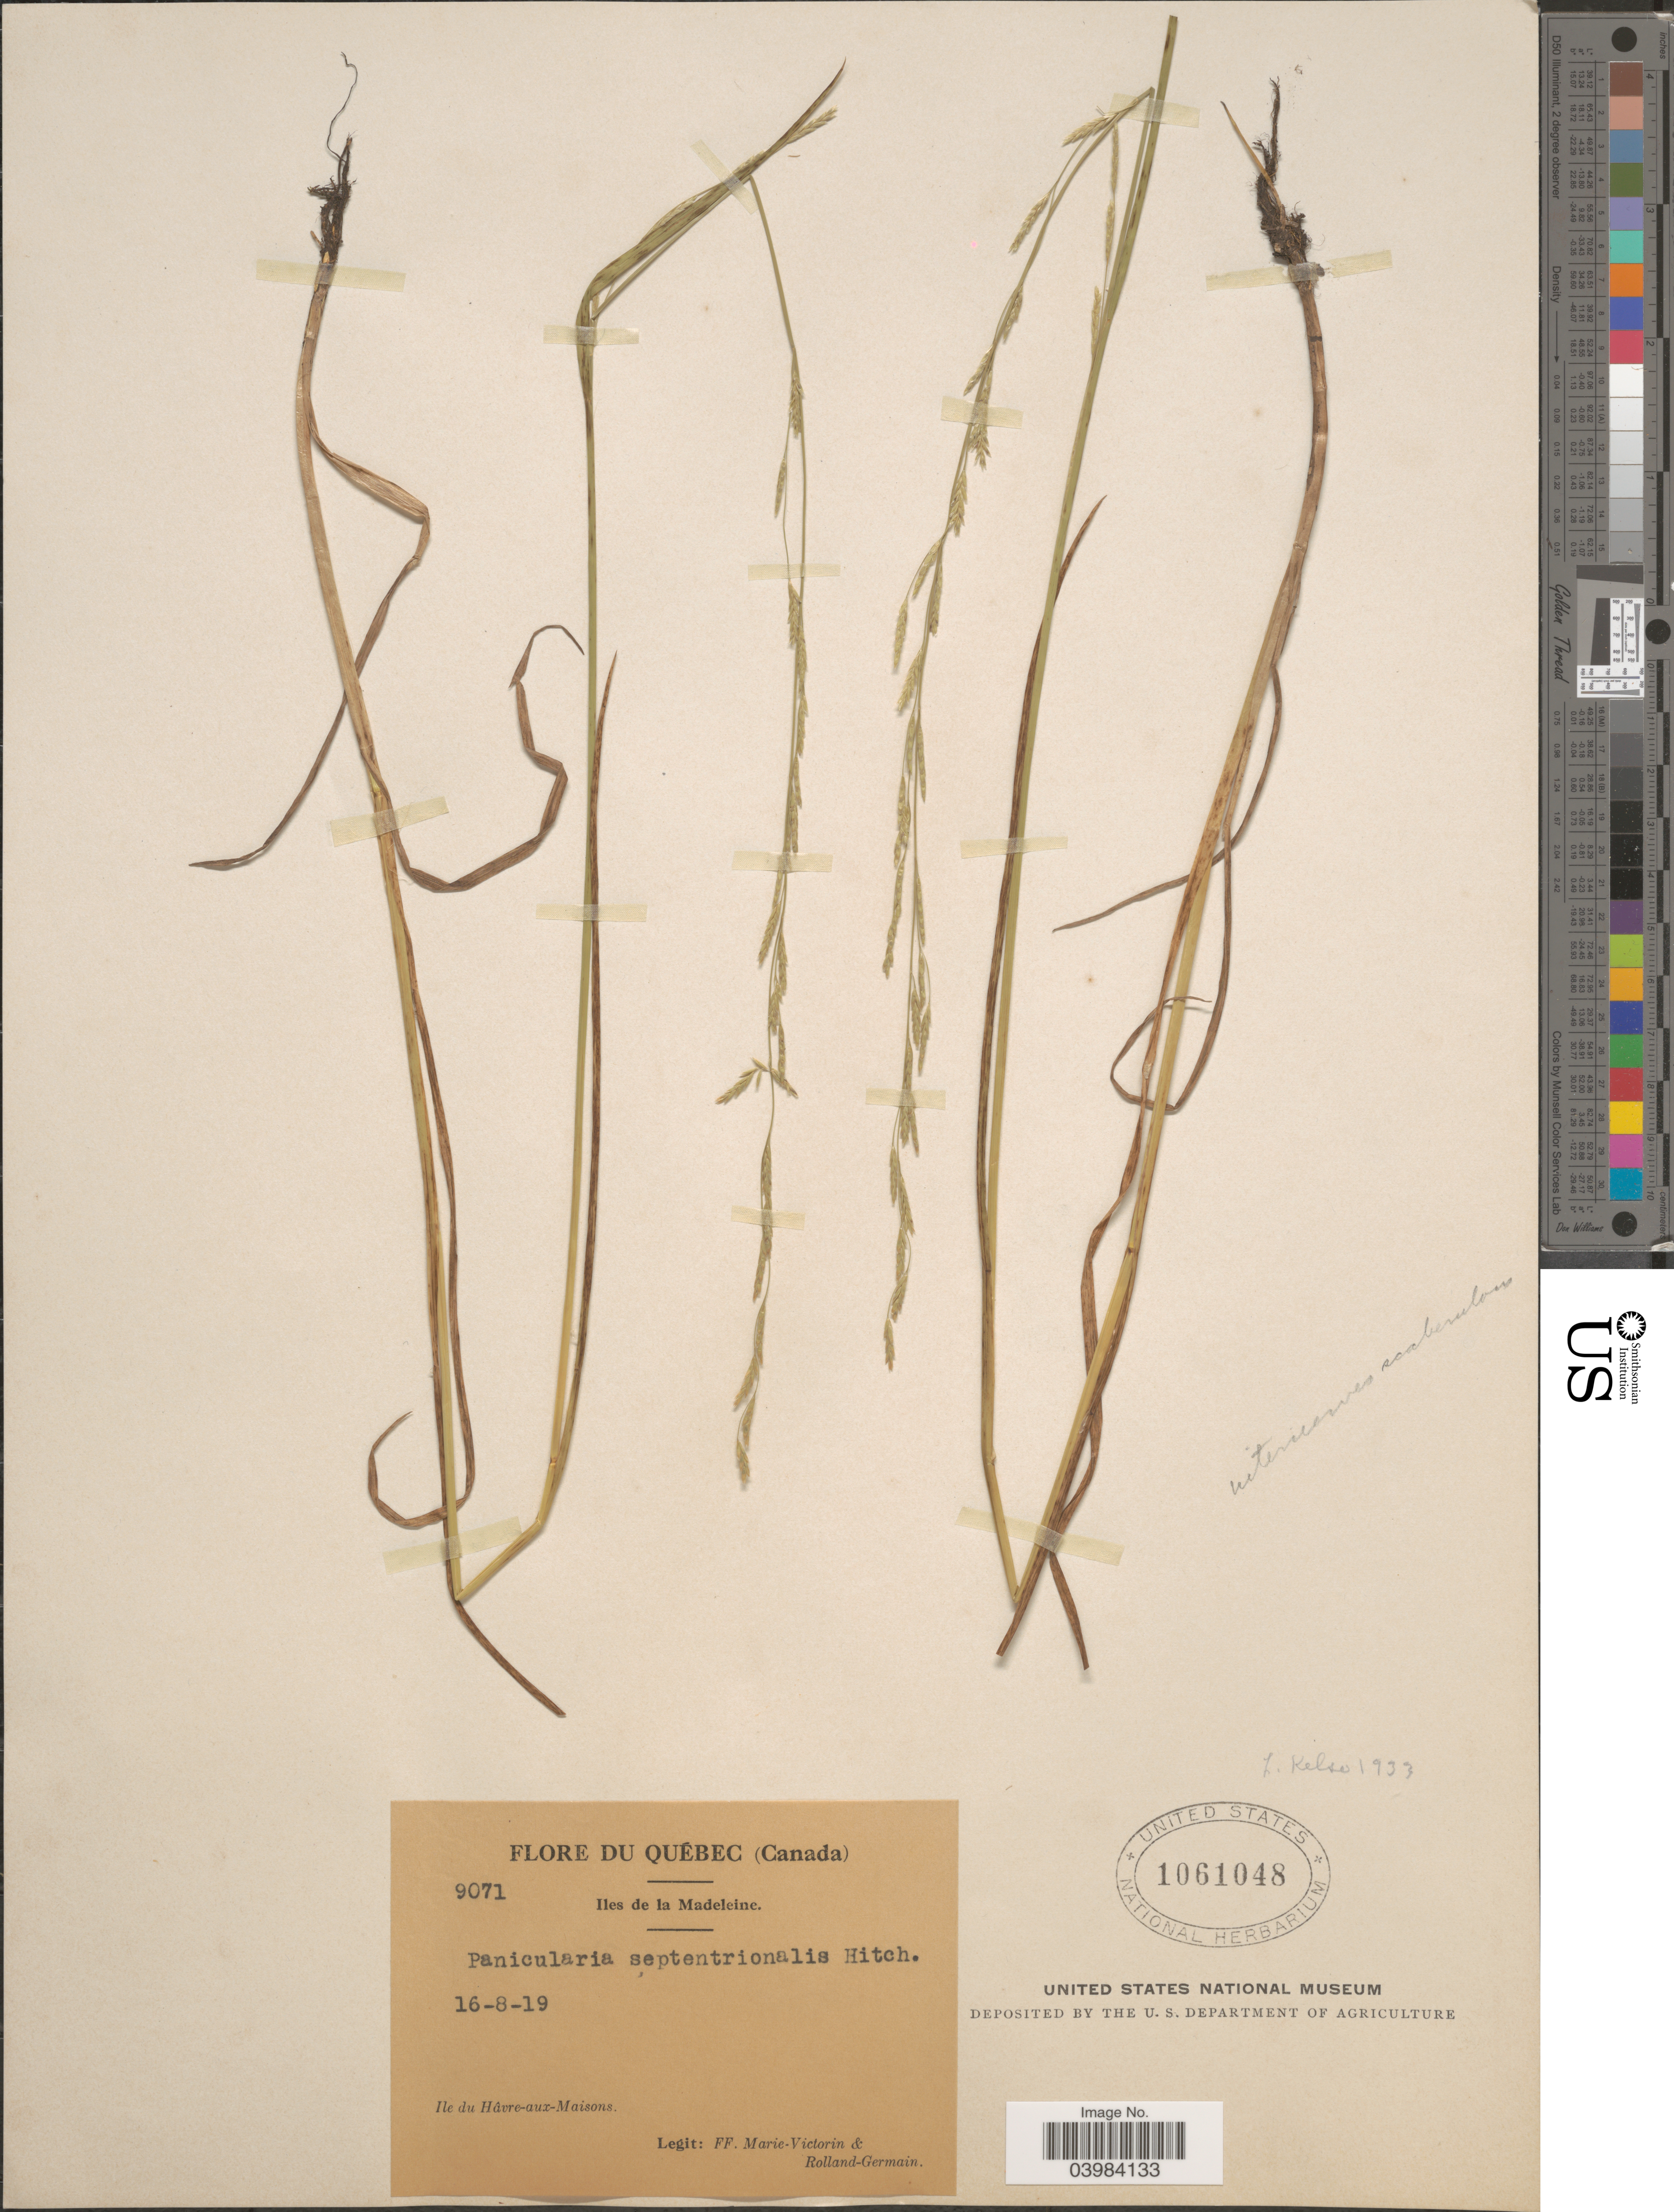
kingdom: Plantae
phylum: Tracheophyta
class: Liliopsida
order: Poales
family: Poaceae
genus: Glyceria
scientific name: Glyceria septentrionalis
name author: Hitchc.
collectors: F. Marie-Victorin & Rolland-Germain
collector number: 9071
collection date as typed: Transcribed d/m/y: 16/8/19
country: Canada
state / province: Quebec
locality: Iles de la Madeleine. Ile du Hâvre-aux-Maisons.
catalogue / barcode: US 1061048